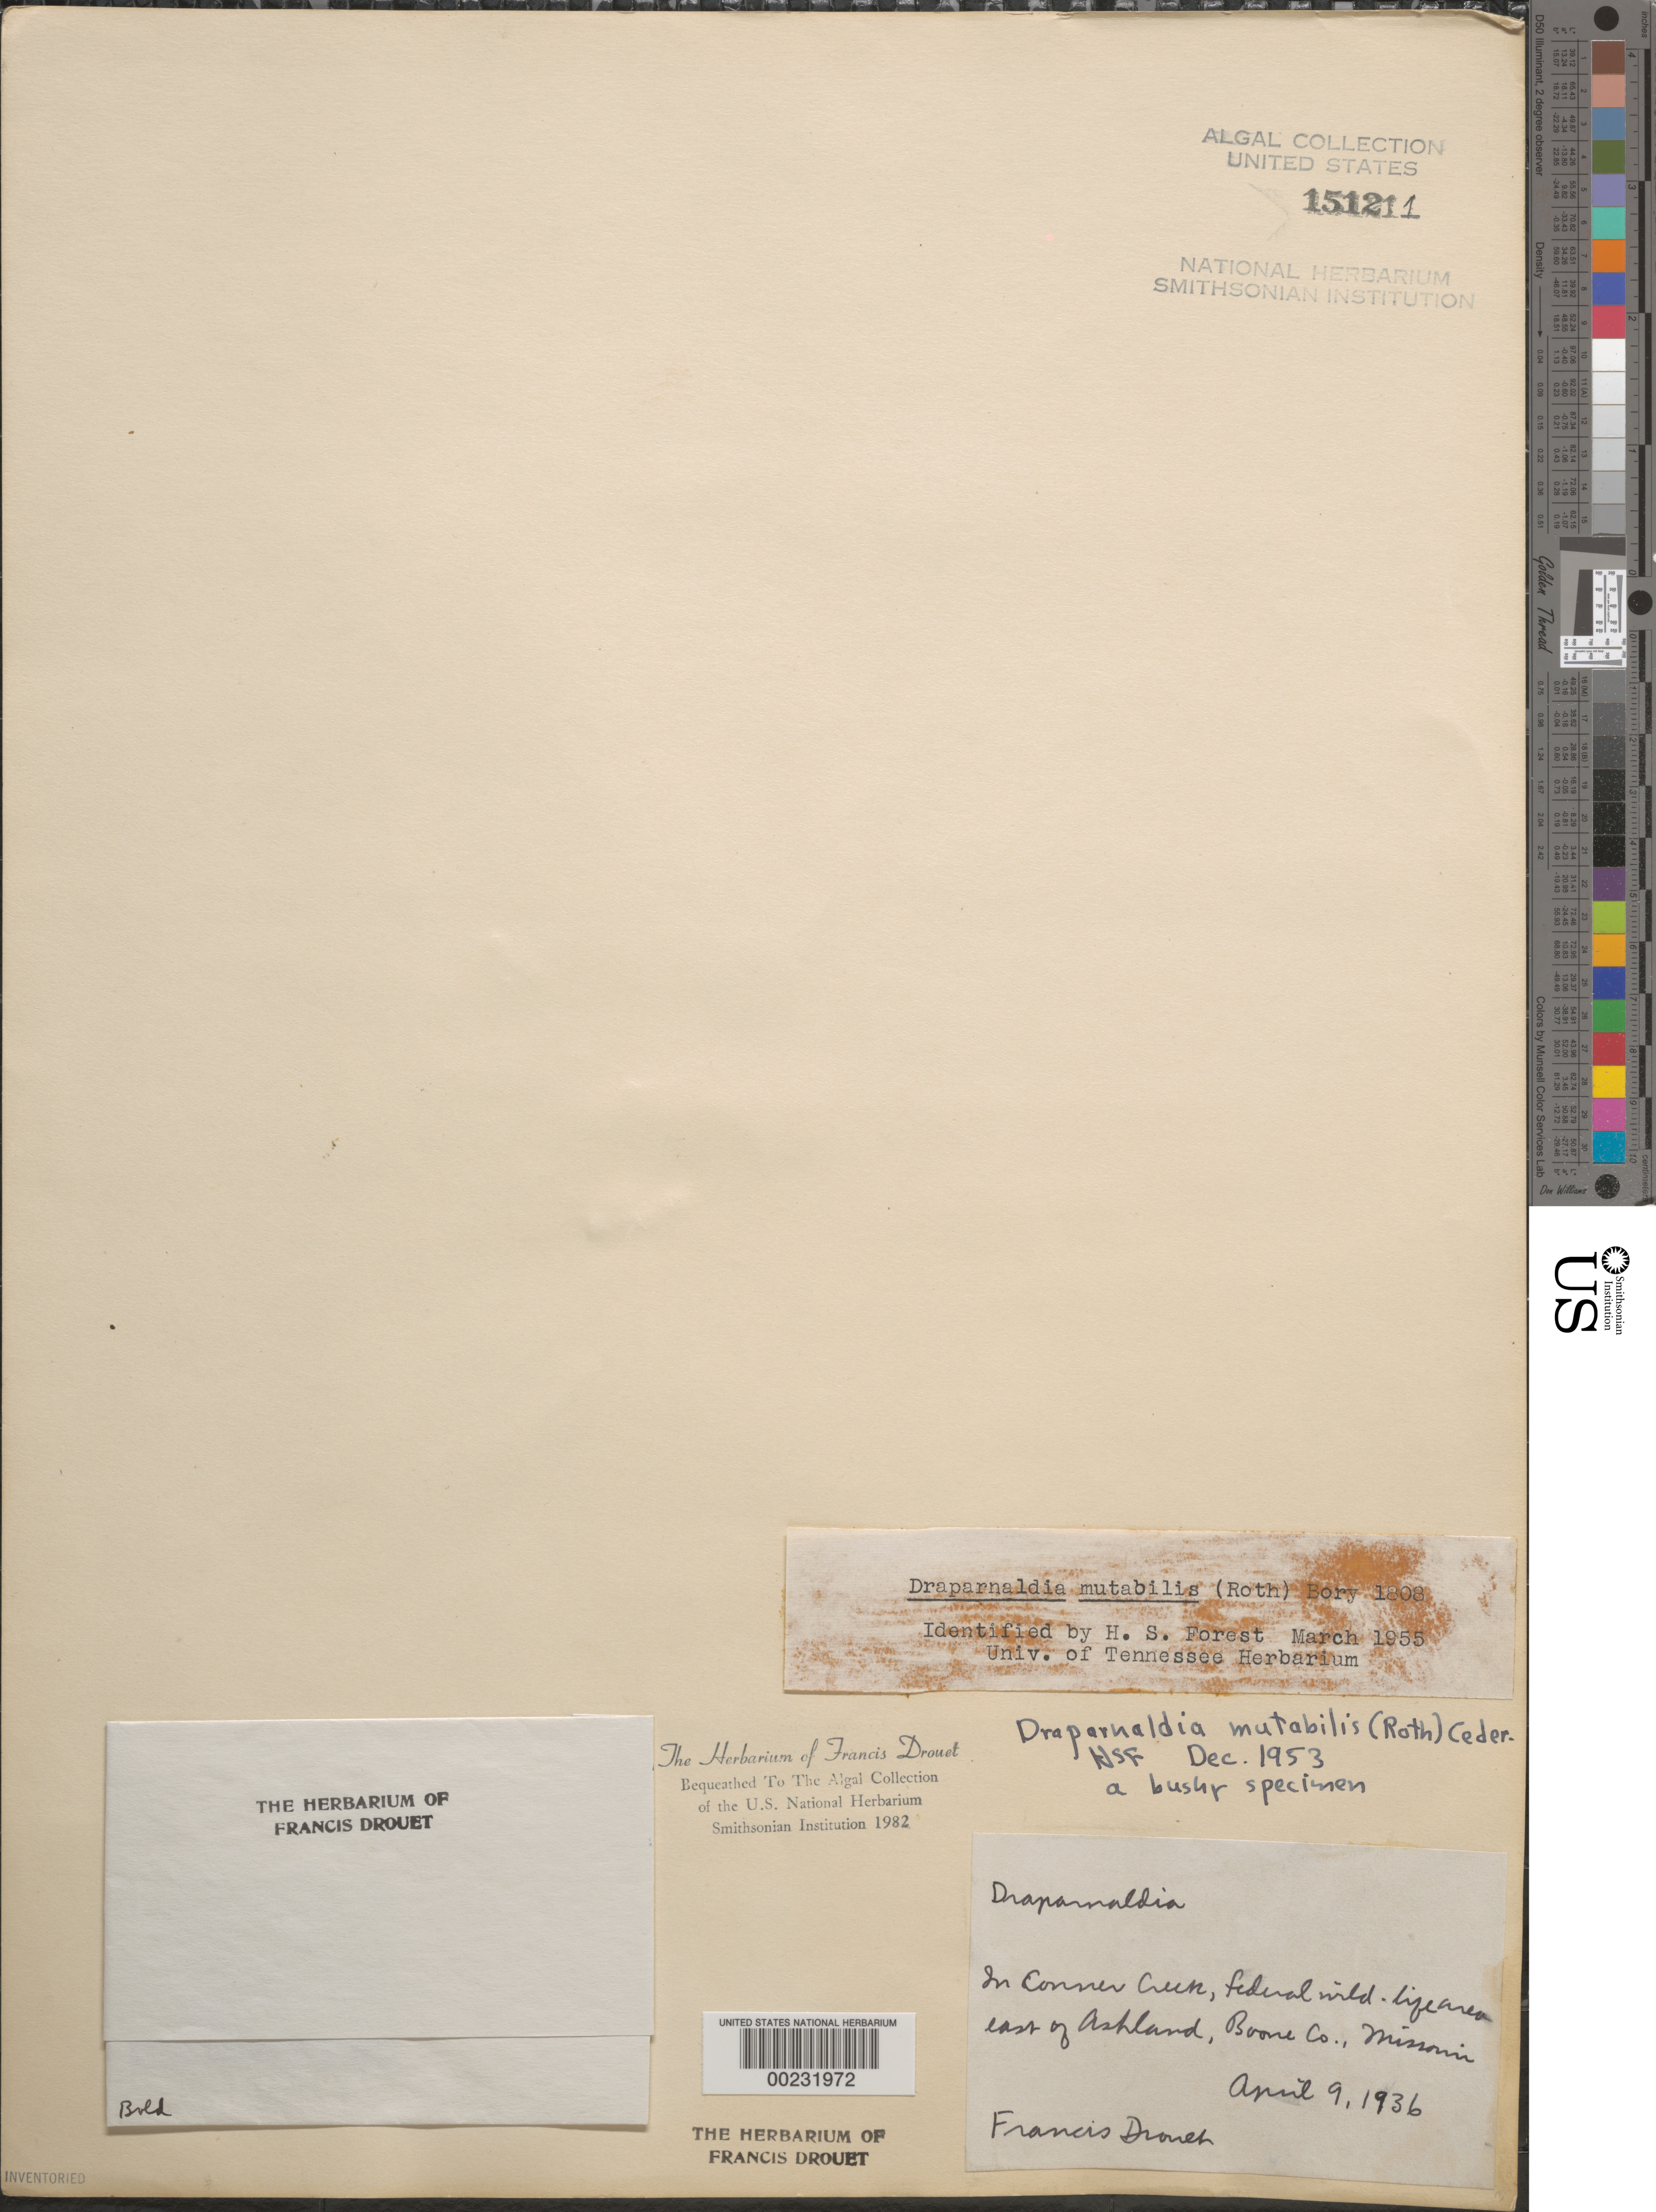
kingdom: Plantae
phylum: Chlorophyta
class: Chlorophyceae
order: Chaetophorales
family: Chaetophoraceae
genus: Draparnaldia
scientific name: Draparnaldia mutabilis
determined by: Forest, H. S.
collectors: F. E. Drouet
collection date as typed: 09 Apr 1936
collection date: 1936-04-09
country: United States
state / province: Missouri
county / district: Boone County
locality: Conner Creek east of Ashland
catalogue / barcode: US 151211